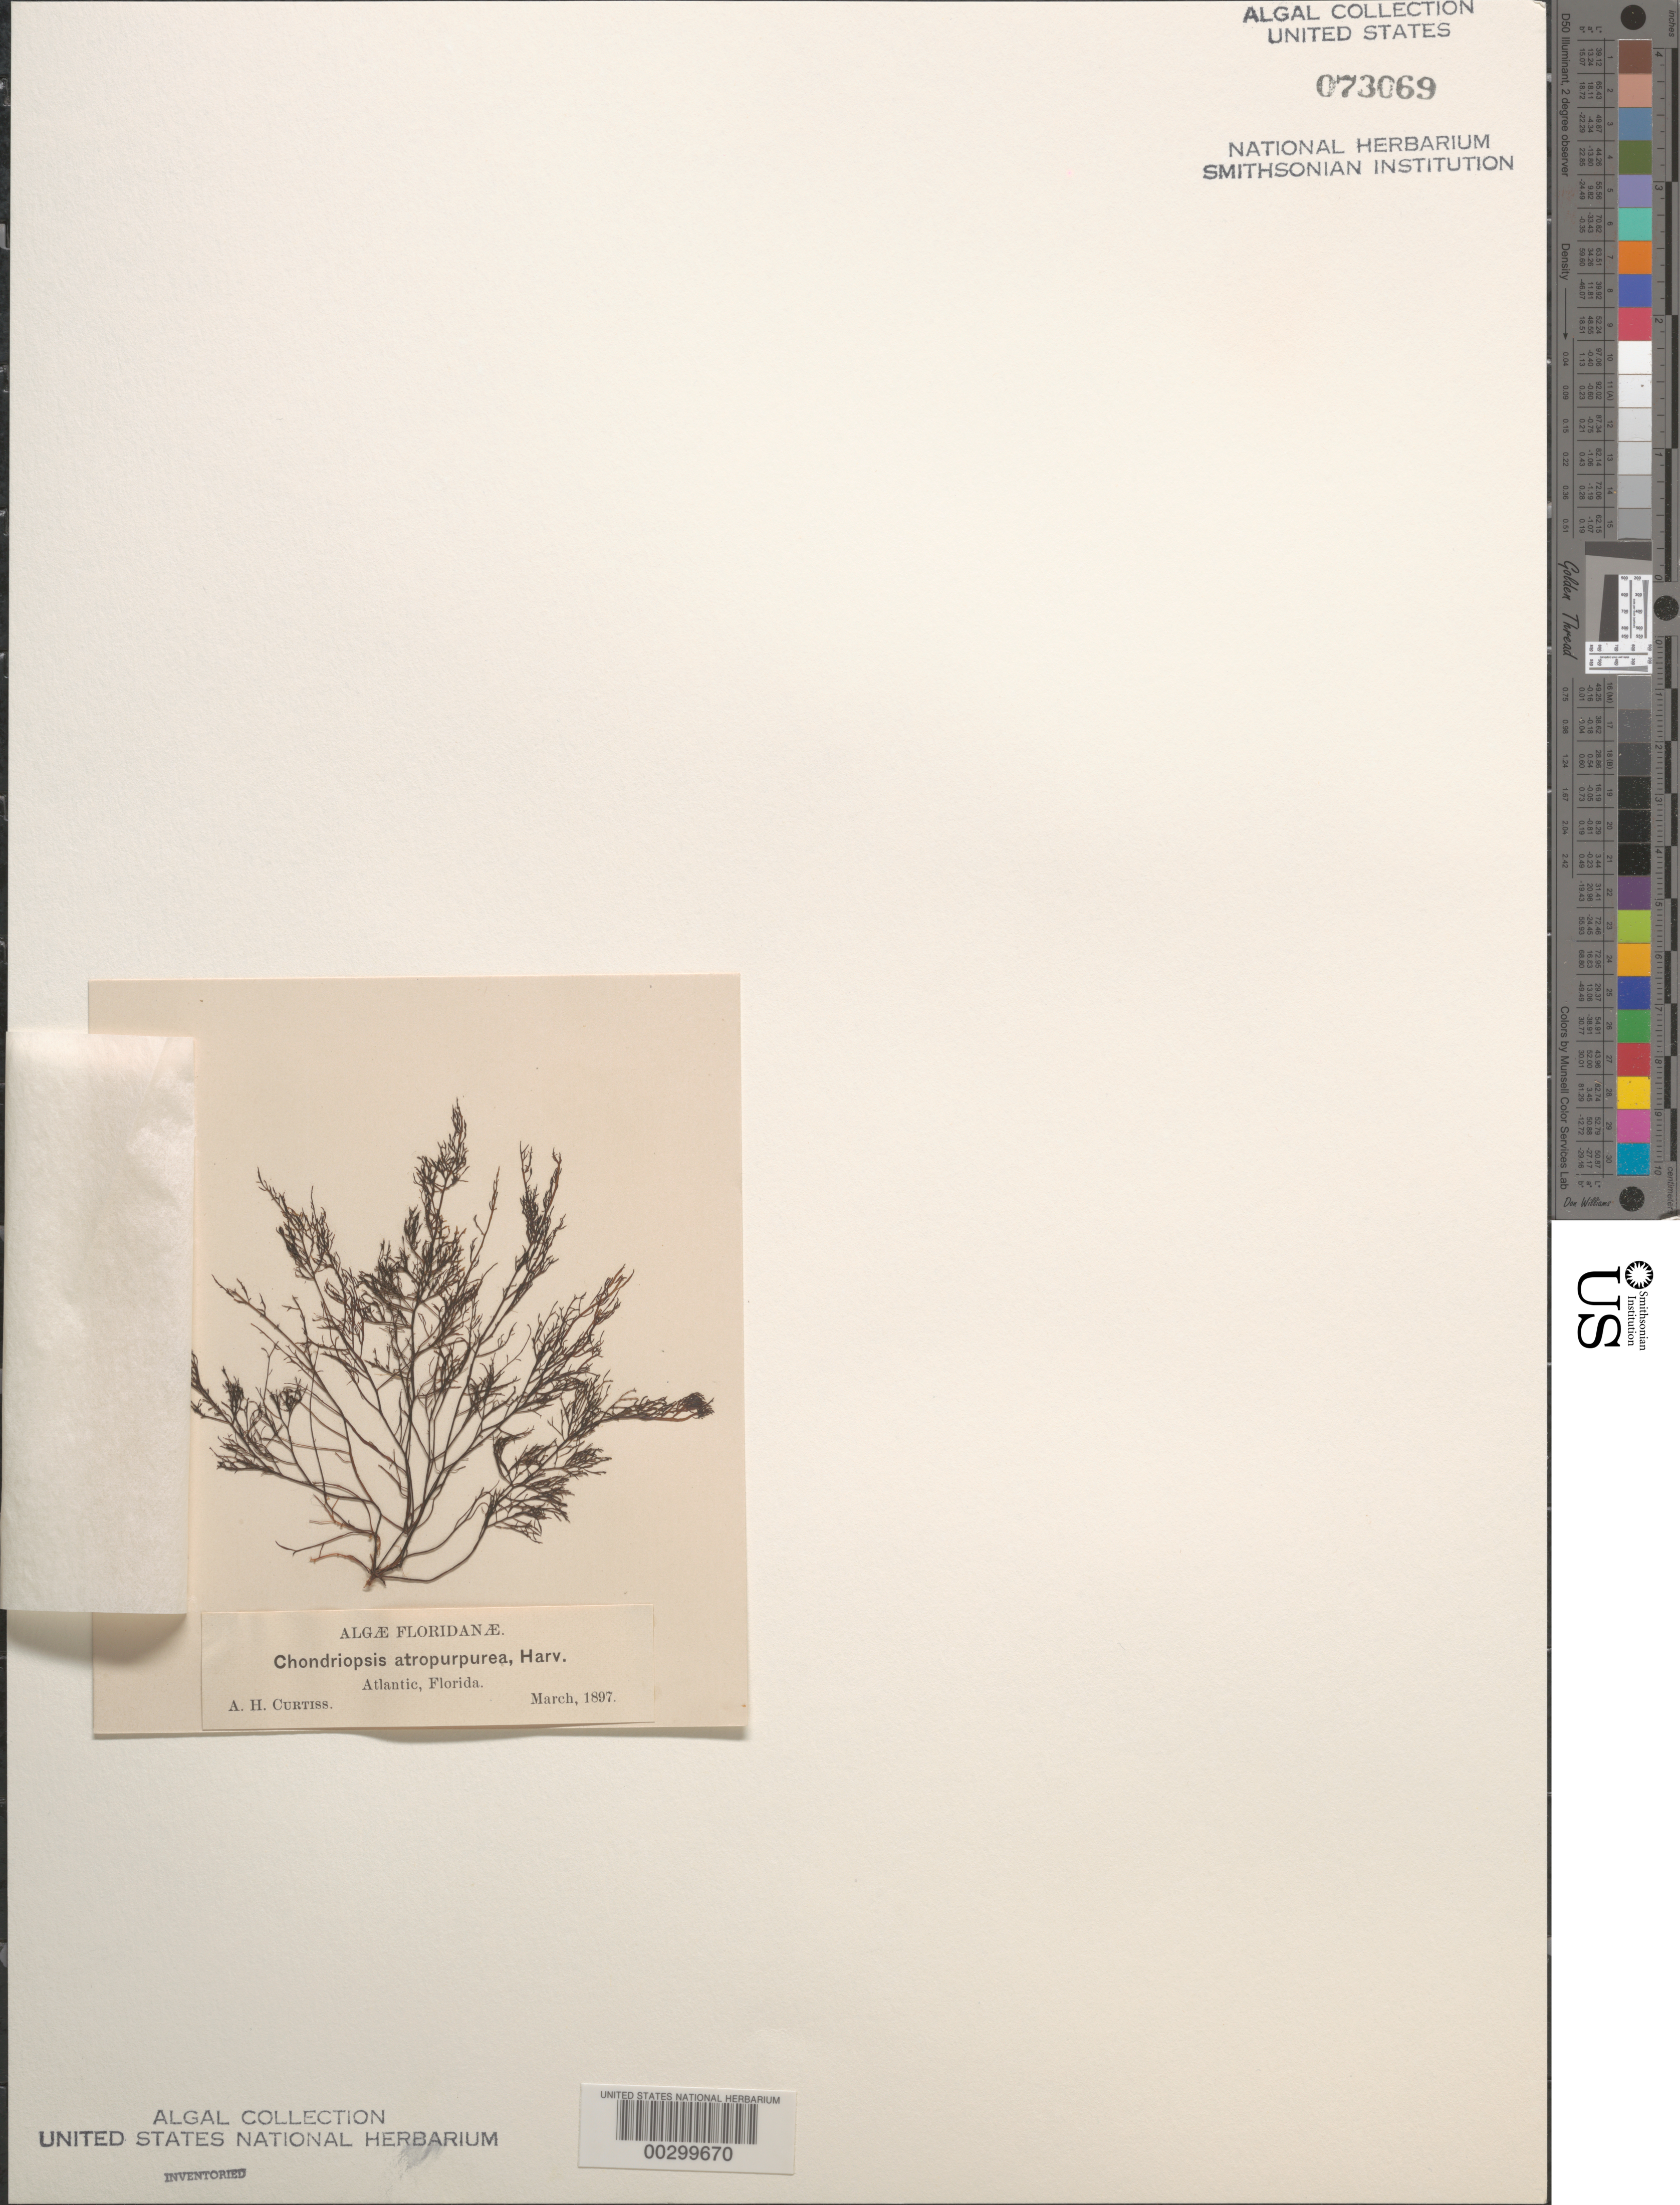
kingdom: Plantae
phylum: Rhodophyta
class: Florideophyceae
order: Ceramiales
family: Rhodomelaceae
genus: Chondria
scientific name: Chondria atropurpurea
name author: Harv.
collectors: A. H. Curtiss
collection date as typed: Mar 1897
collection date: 1897-03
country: United States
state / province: Florida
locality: Atlantic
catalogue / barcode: US 73069